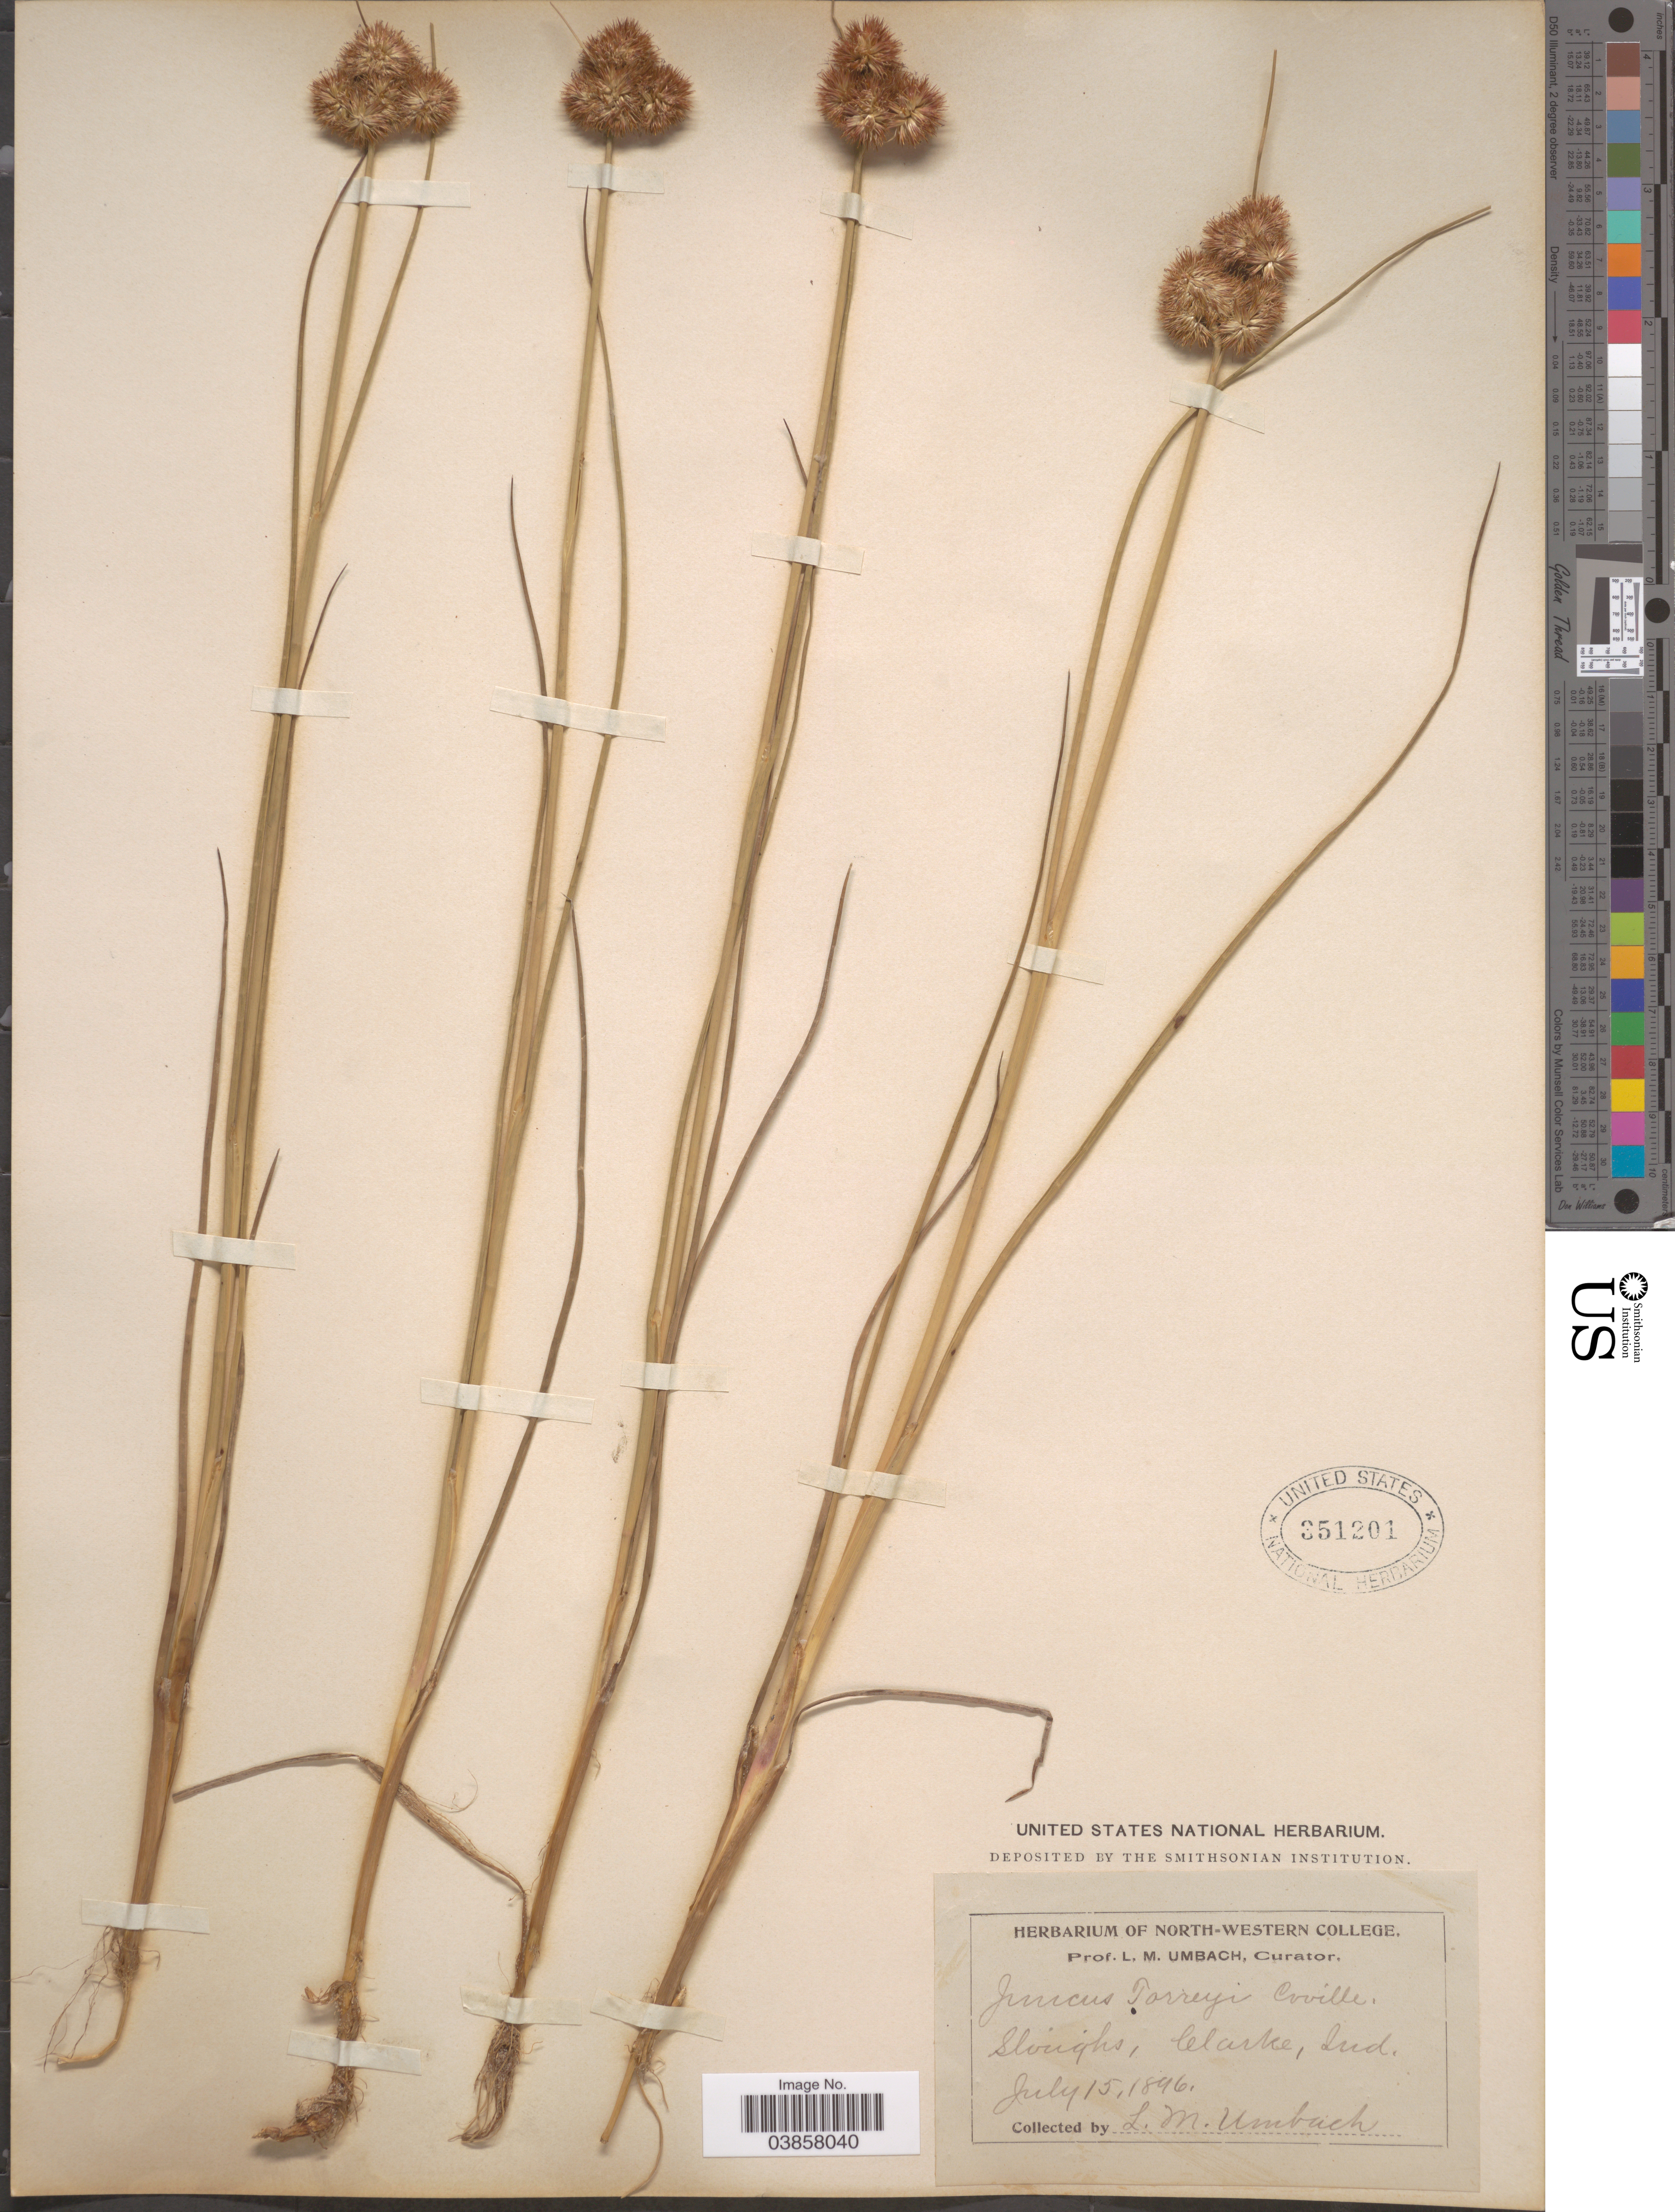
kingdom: Plantae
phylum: Tracheophyta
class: Liliopsida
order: Poales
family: Juncaceae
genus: Juncus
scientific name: Juncus torreyi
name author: Coville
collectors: L. M. Umbach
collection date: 1846-07-15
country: United States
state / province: Indiana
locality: Clarke.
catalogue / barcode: US 351201